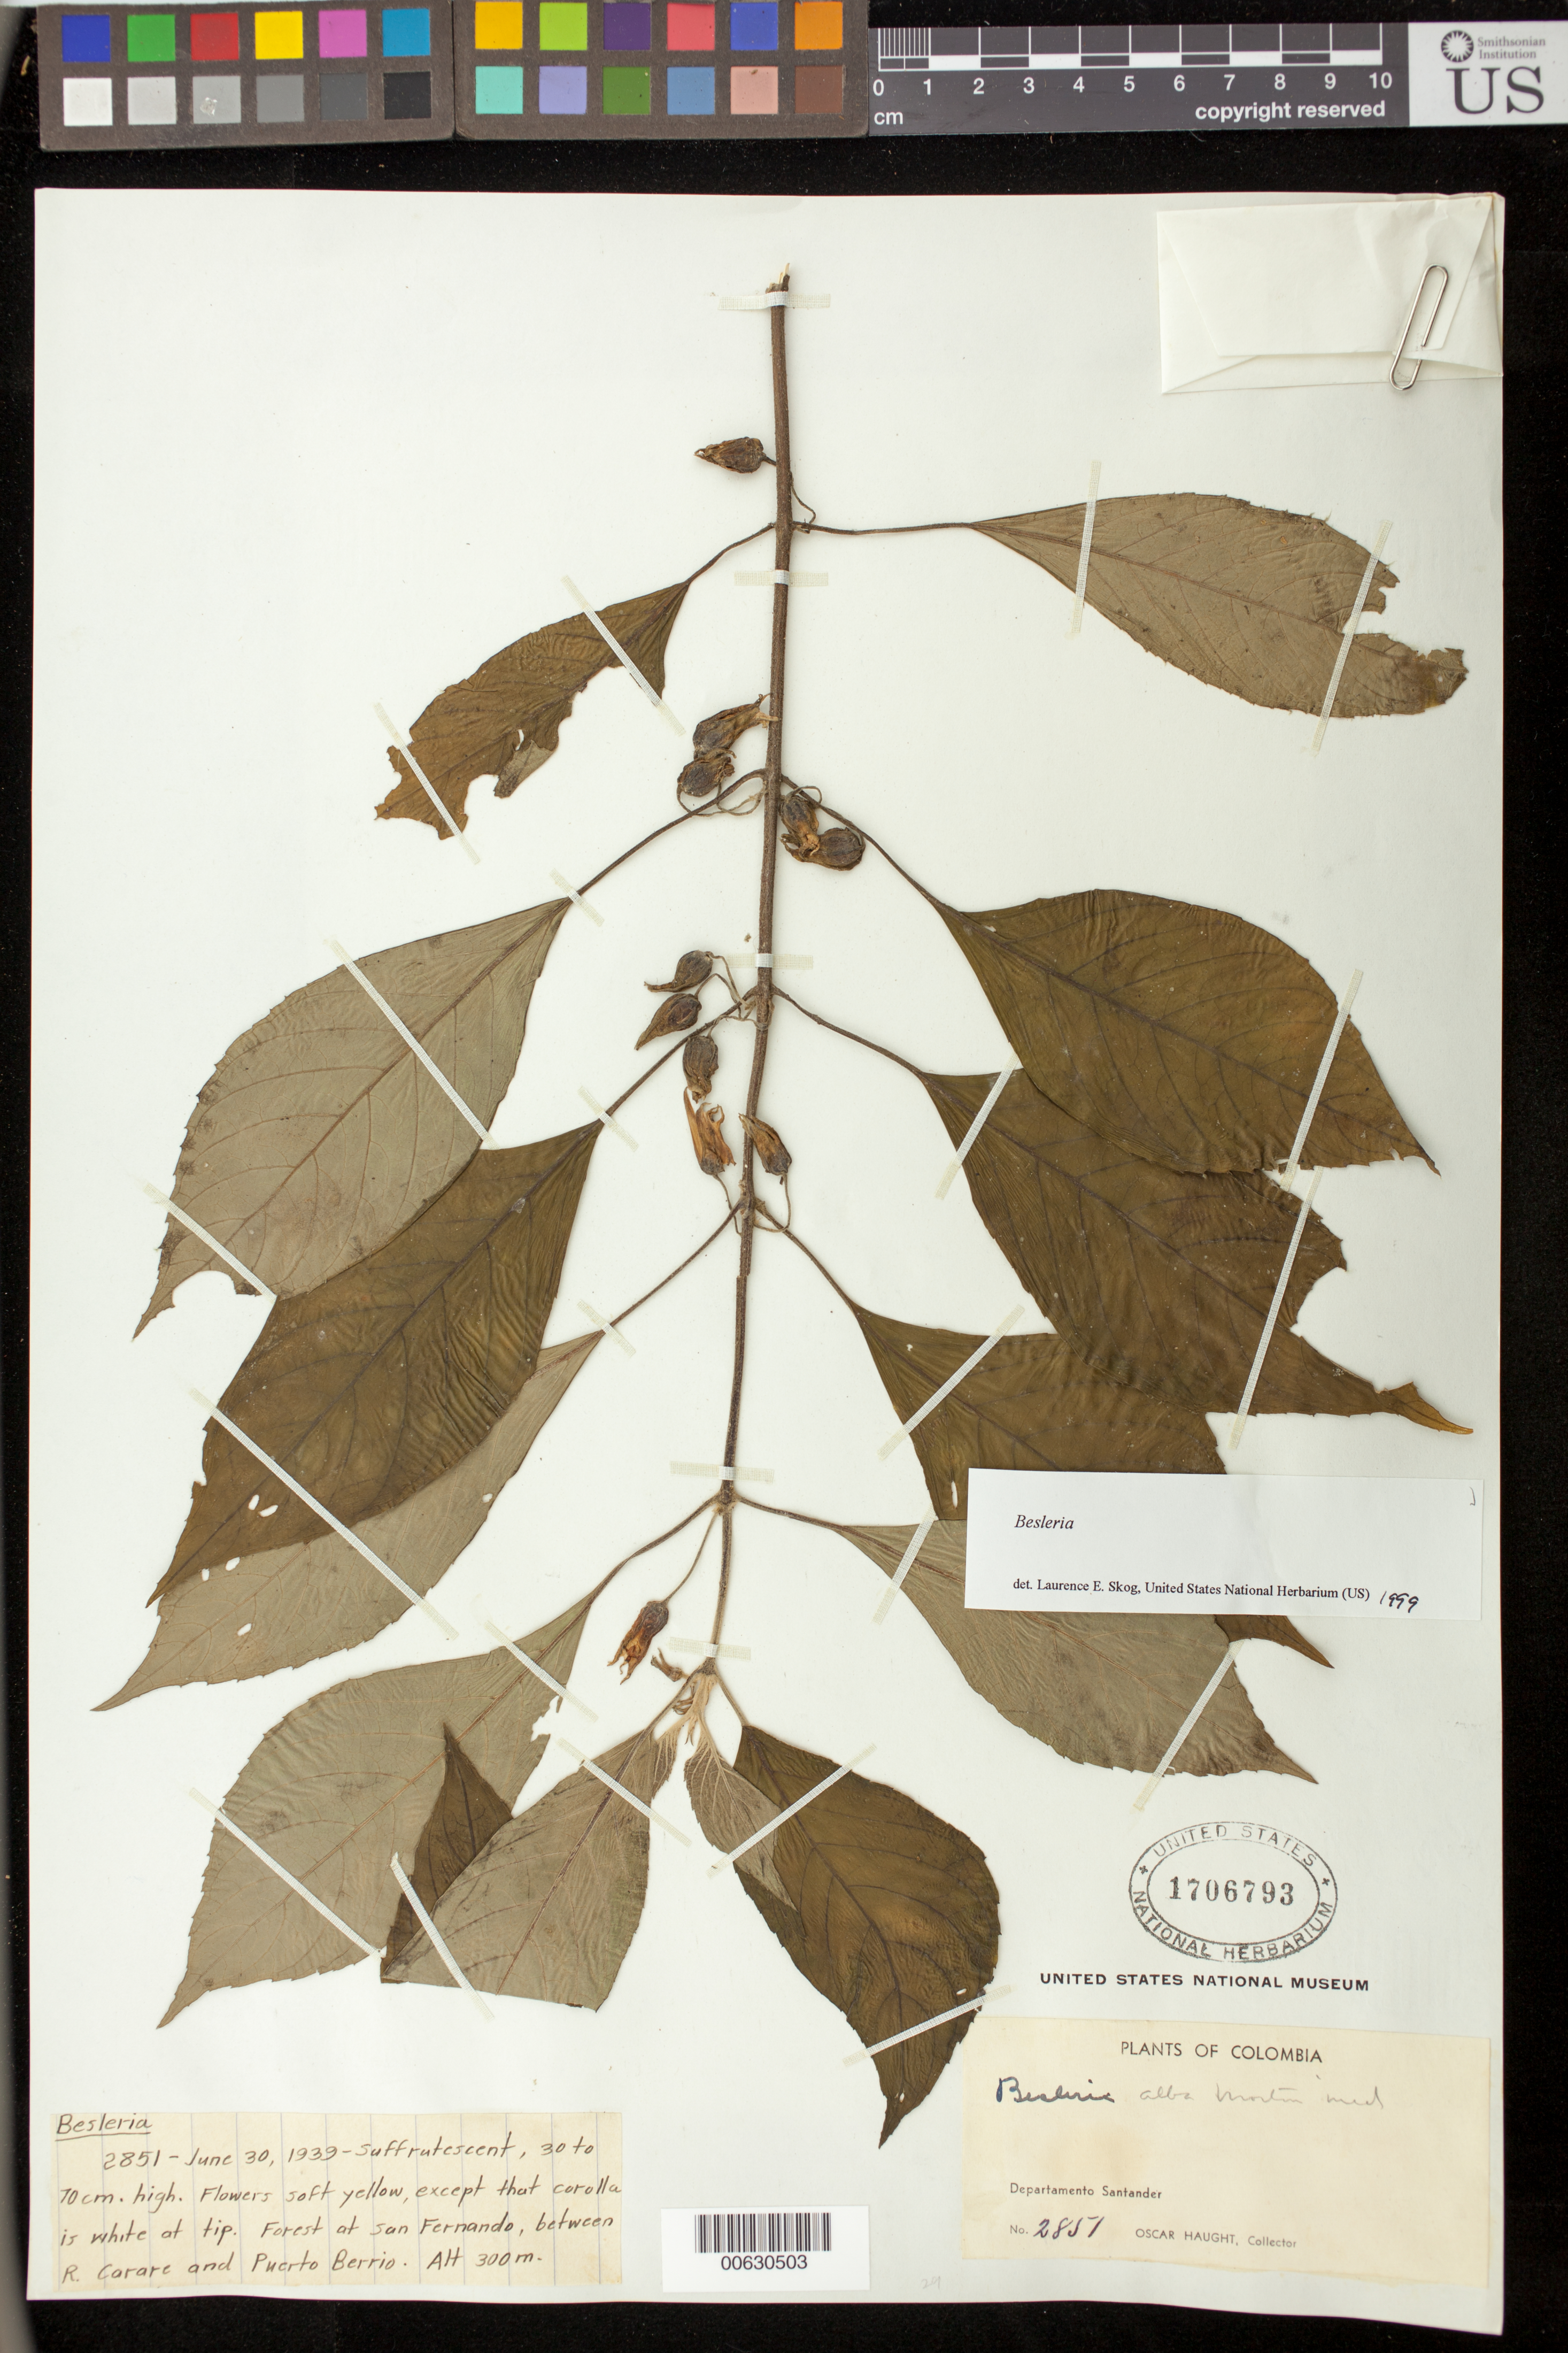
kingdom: Plantae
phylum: Tracheophyta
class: Magnoliopsida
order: Lamiales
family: Gesneriaceae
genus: Besleria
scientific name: Besleria sp.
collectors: O. L. Haught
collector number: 2851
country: Colombia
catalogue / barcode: US 1706794-2